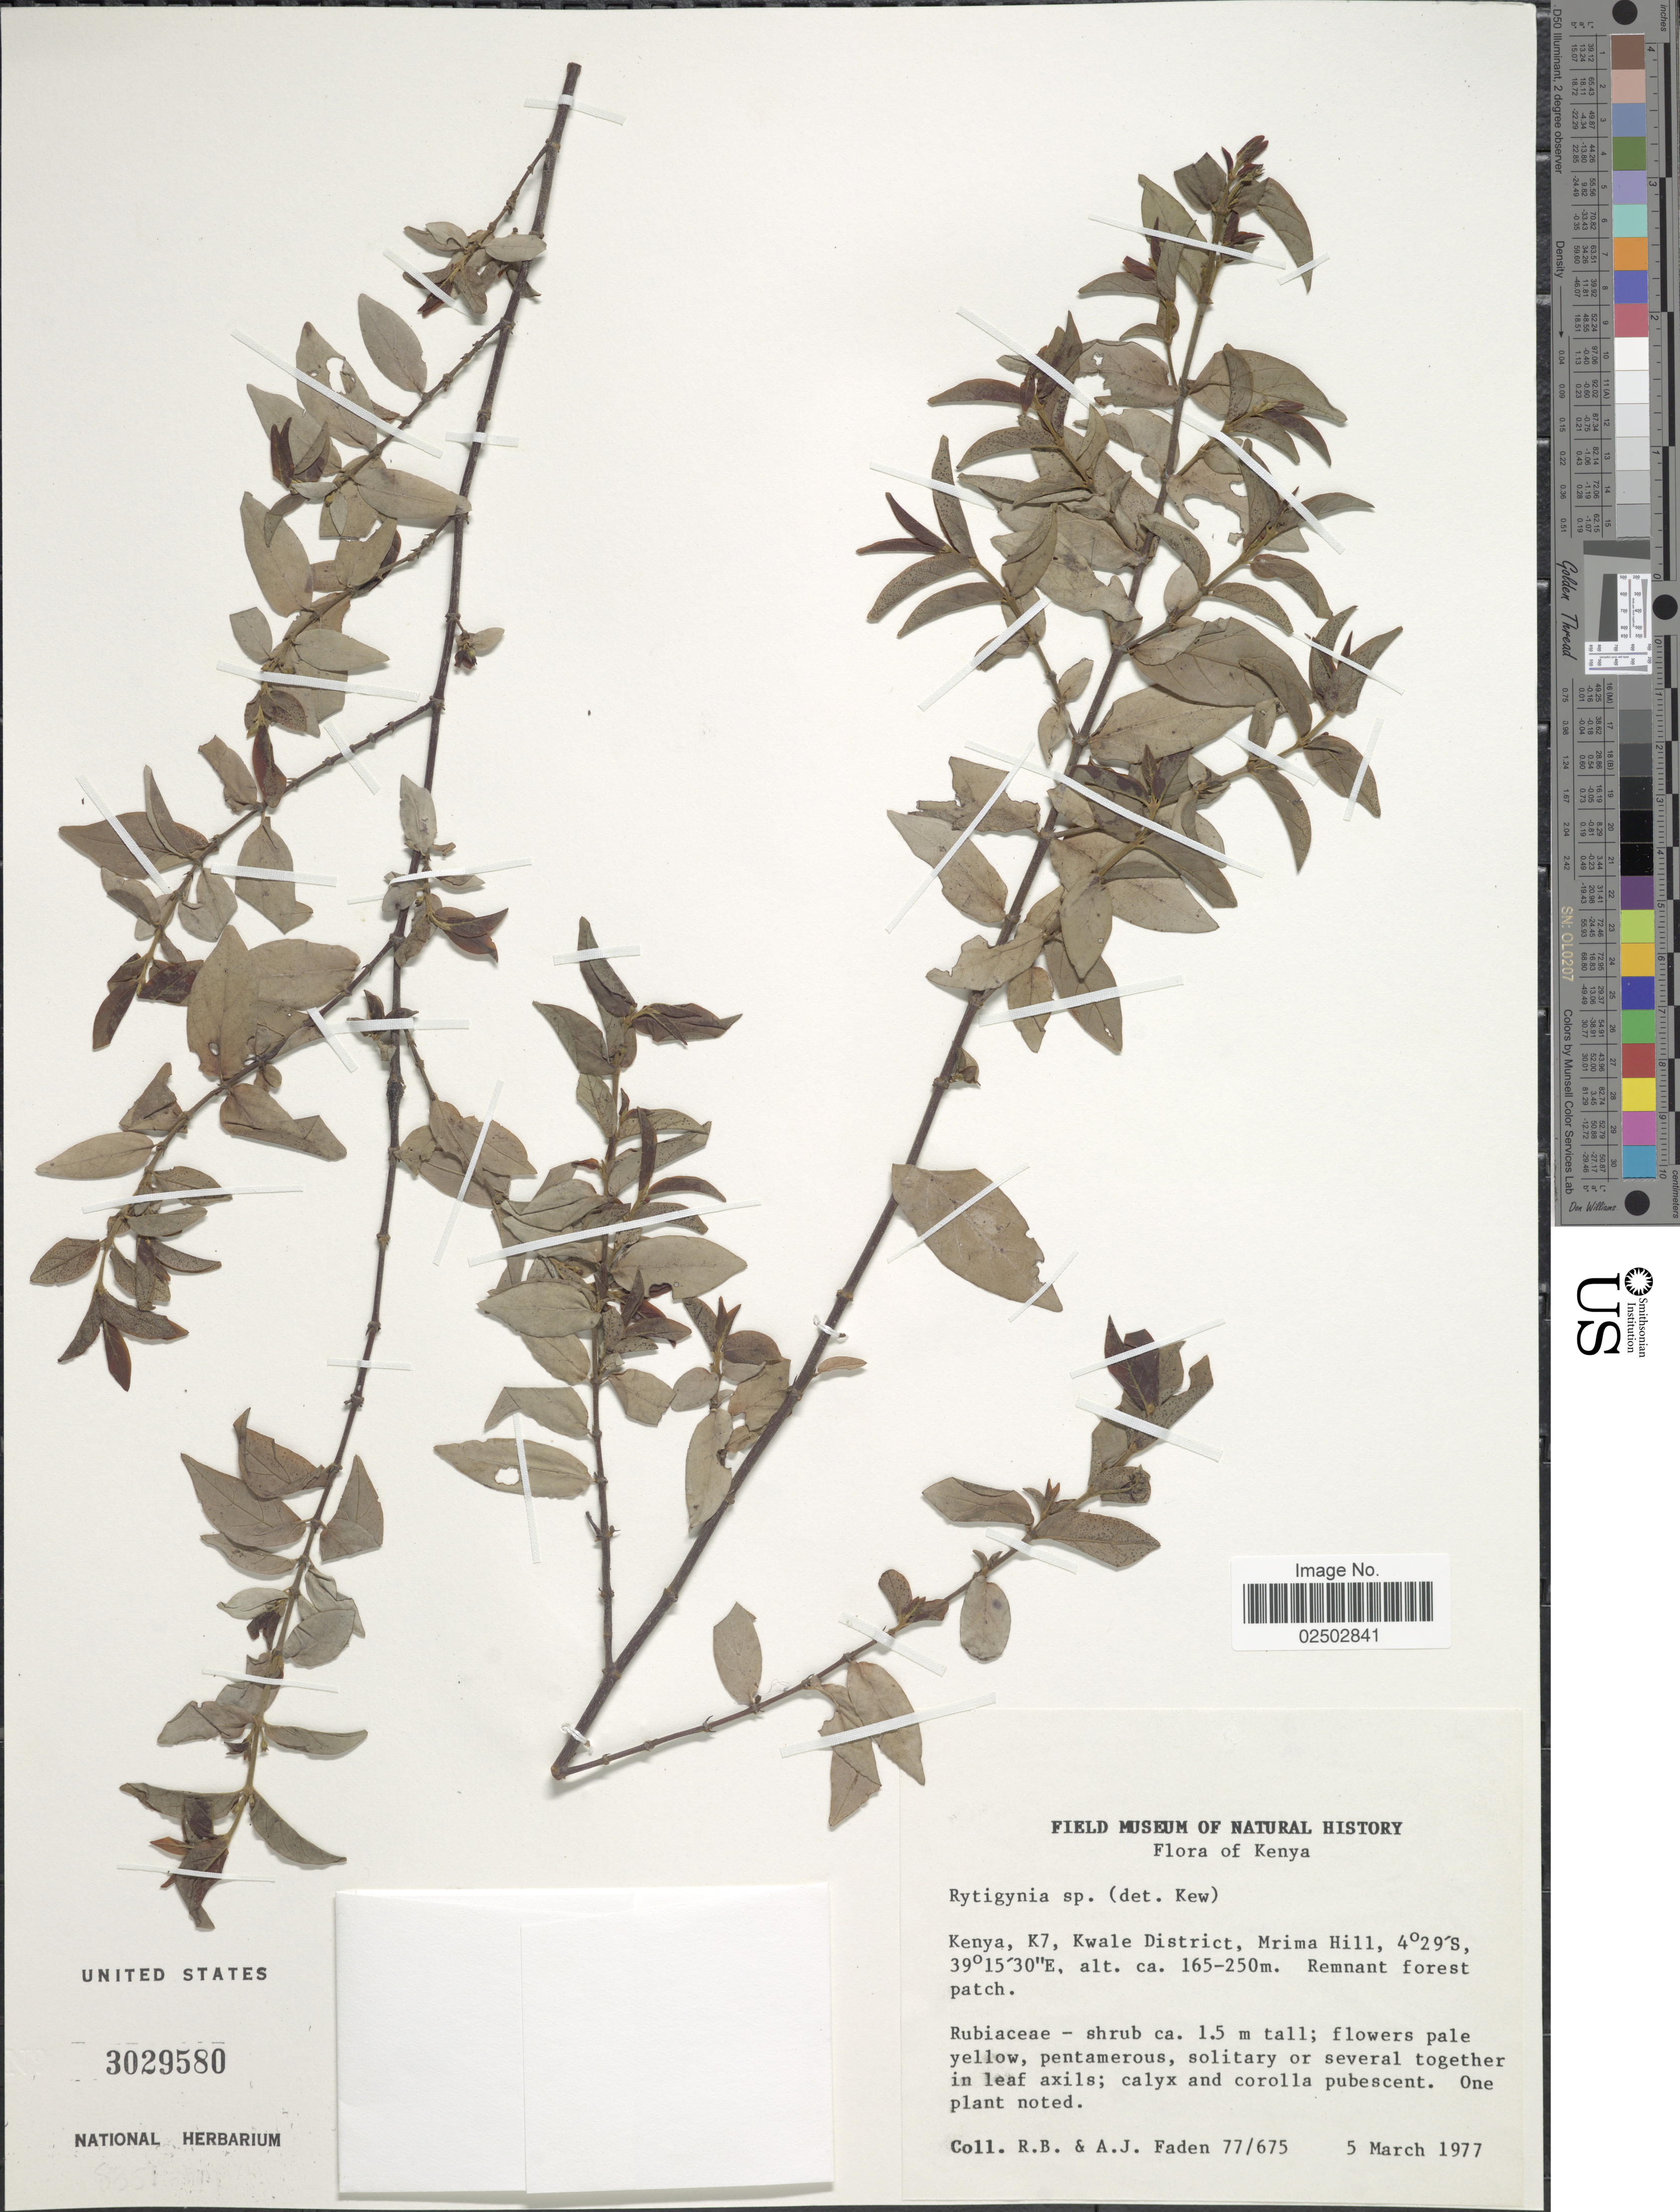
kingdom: Plantae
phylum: Tracheophyta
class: Magnoliopsida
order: Gentianales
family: Rubiaceae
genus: Rytigynia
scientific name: Rytigynia sp.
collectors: R. B. Faden & A. J. Faden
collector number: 77/675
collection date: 1977-03-05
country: Kenya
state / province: Kwale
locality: Kenya, K7, Kwale District, Mrima Hill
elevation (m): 165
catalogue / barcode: US 3029580